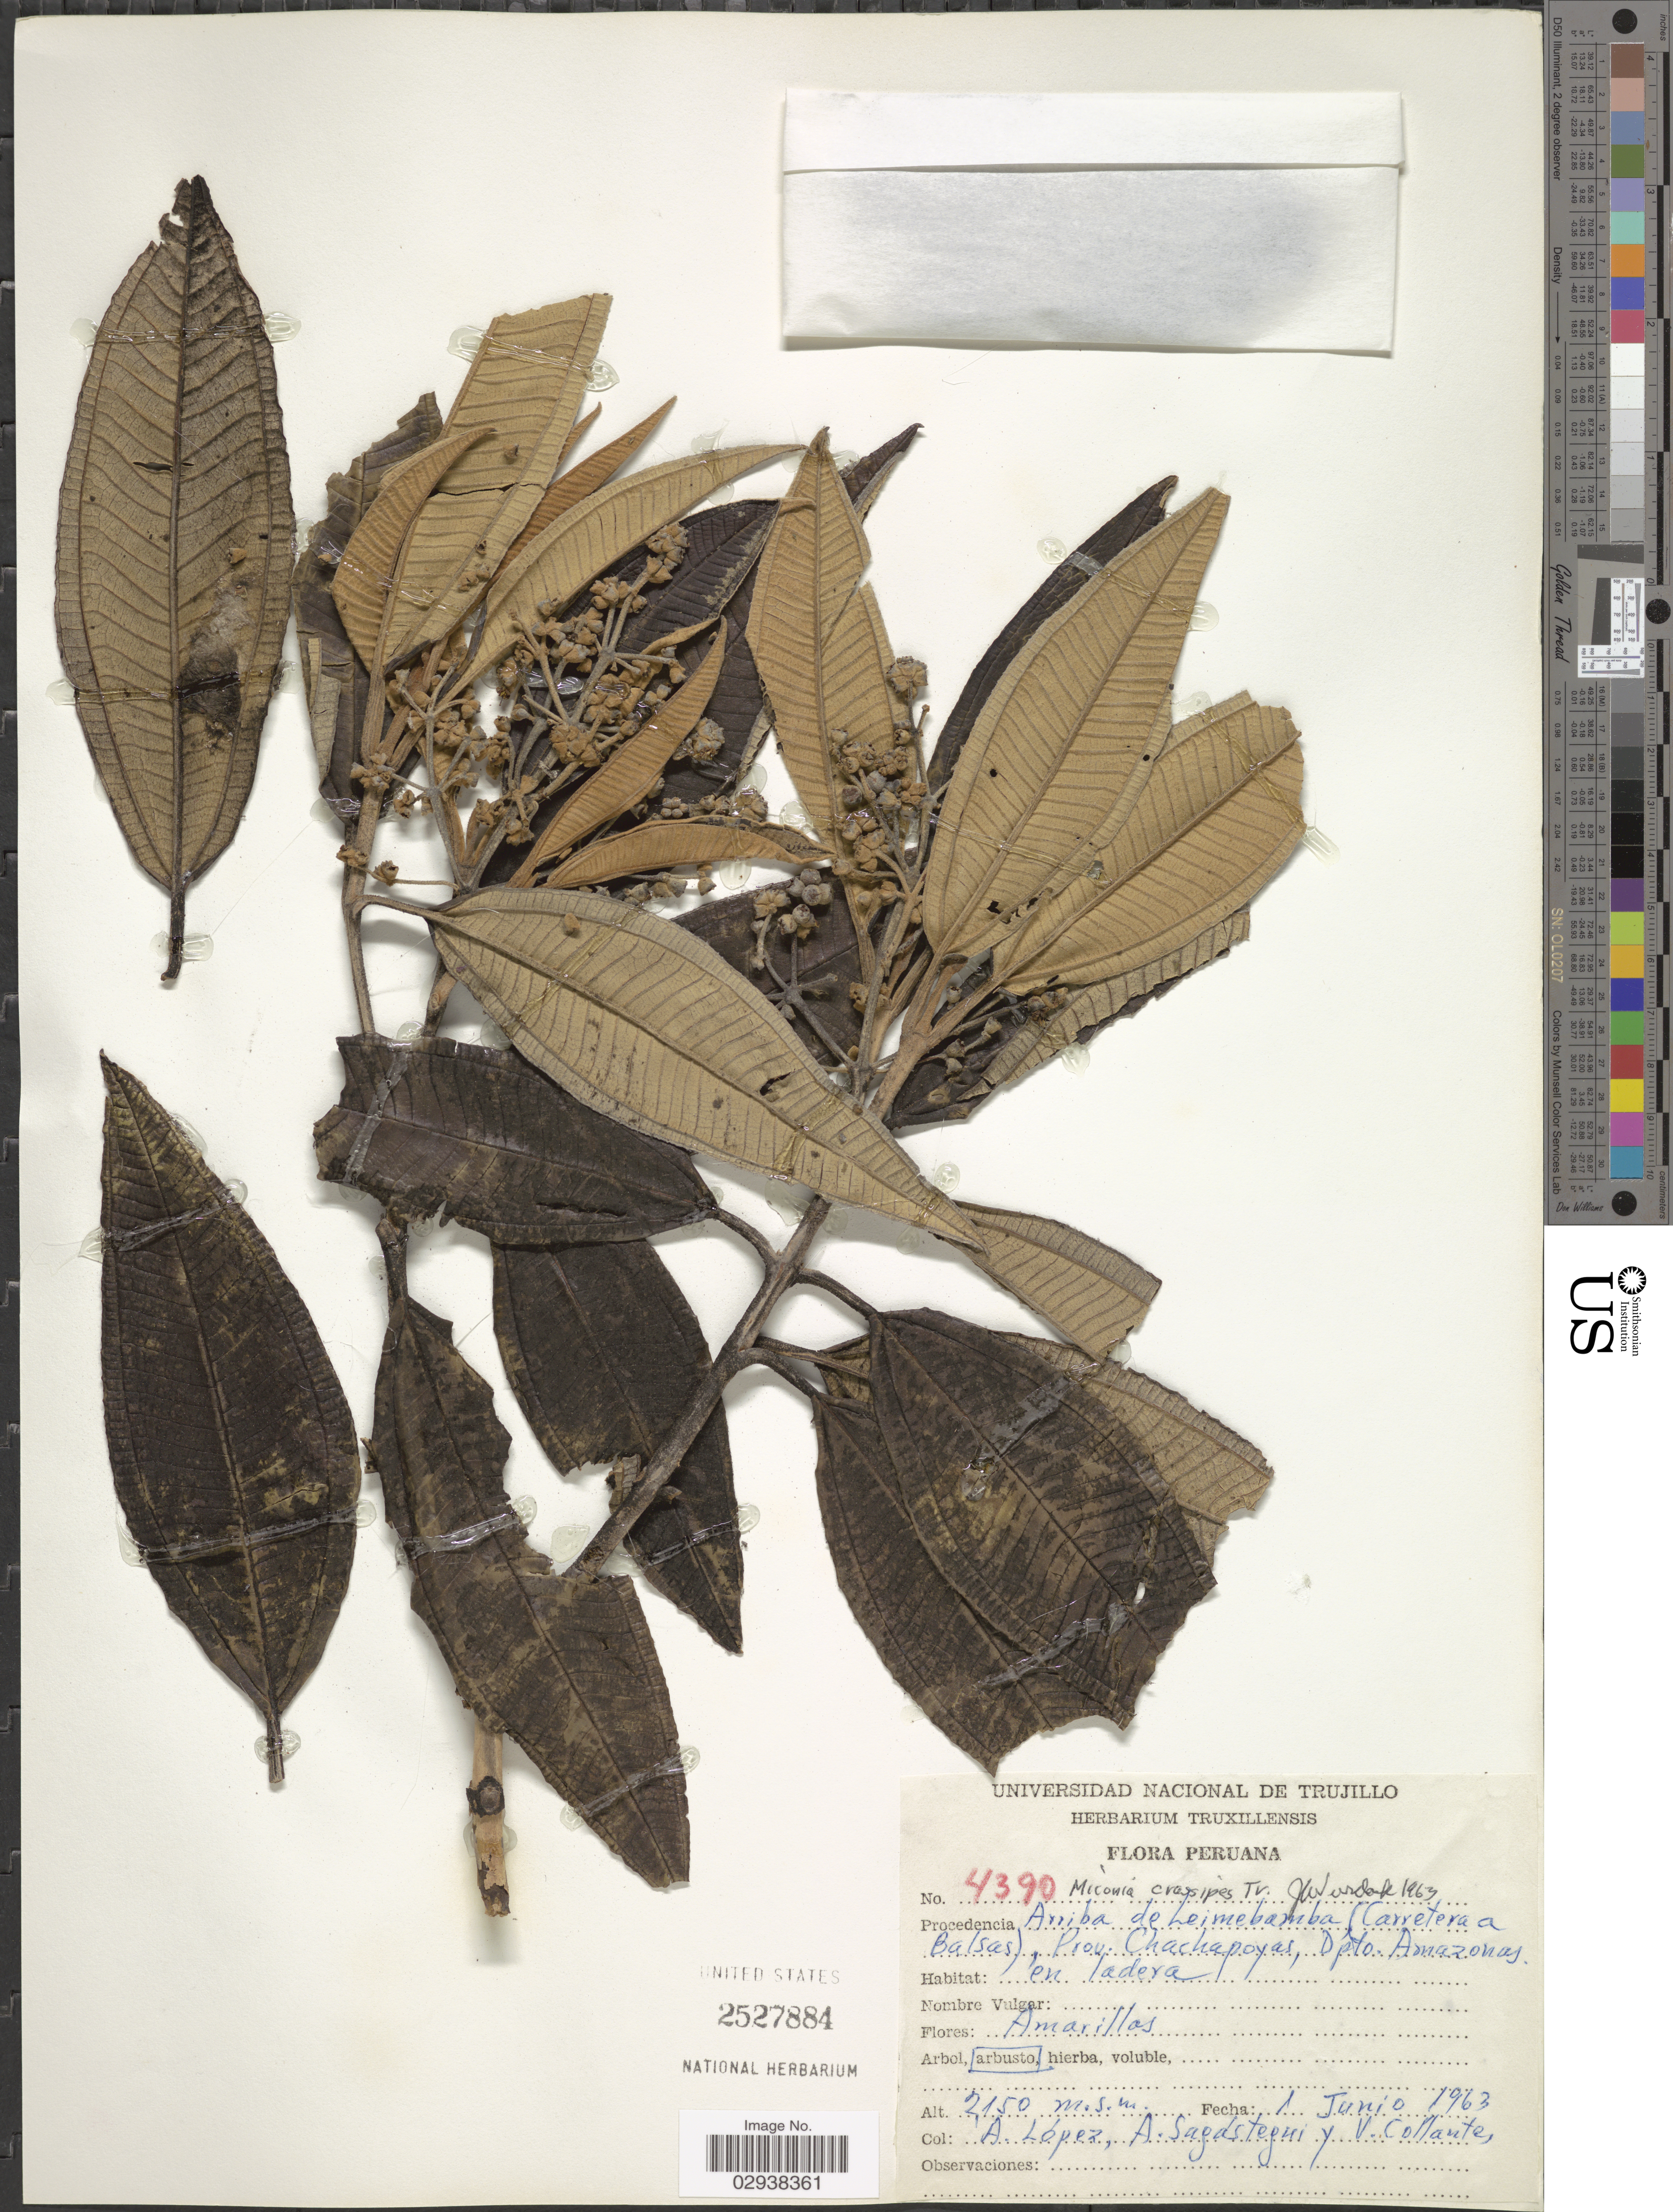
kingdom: Plantae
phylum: Tracheophyta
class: Magnoliopsida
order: Myrtales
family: Melastomataceae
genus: Miconia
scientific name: Miconia crassipes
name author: Triana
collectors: A. López, A. Sagastegui & V. Collantes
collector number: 4390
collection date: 1963-06-01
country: Peru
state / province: Amazonas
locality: Arriba de Leimebamba (Carretera Balsas), Prov. Chachapoyas, Dpto. Amazonas.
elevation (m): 2150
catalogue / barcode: US 2527884